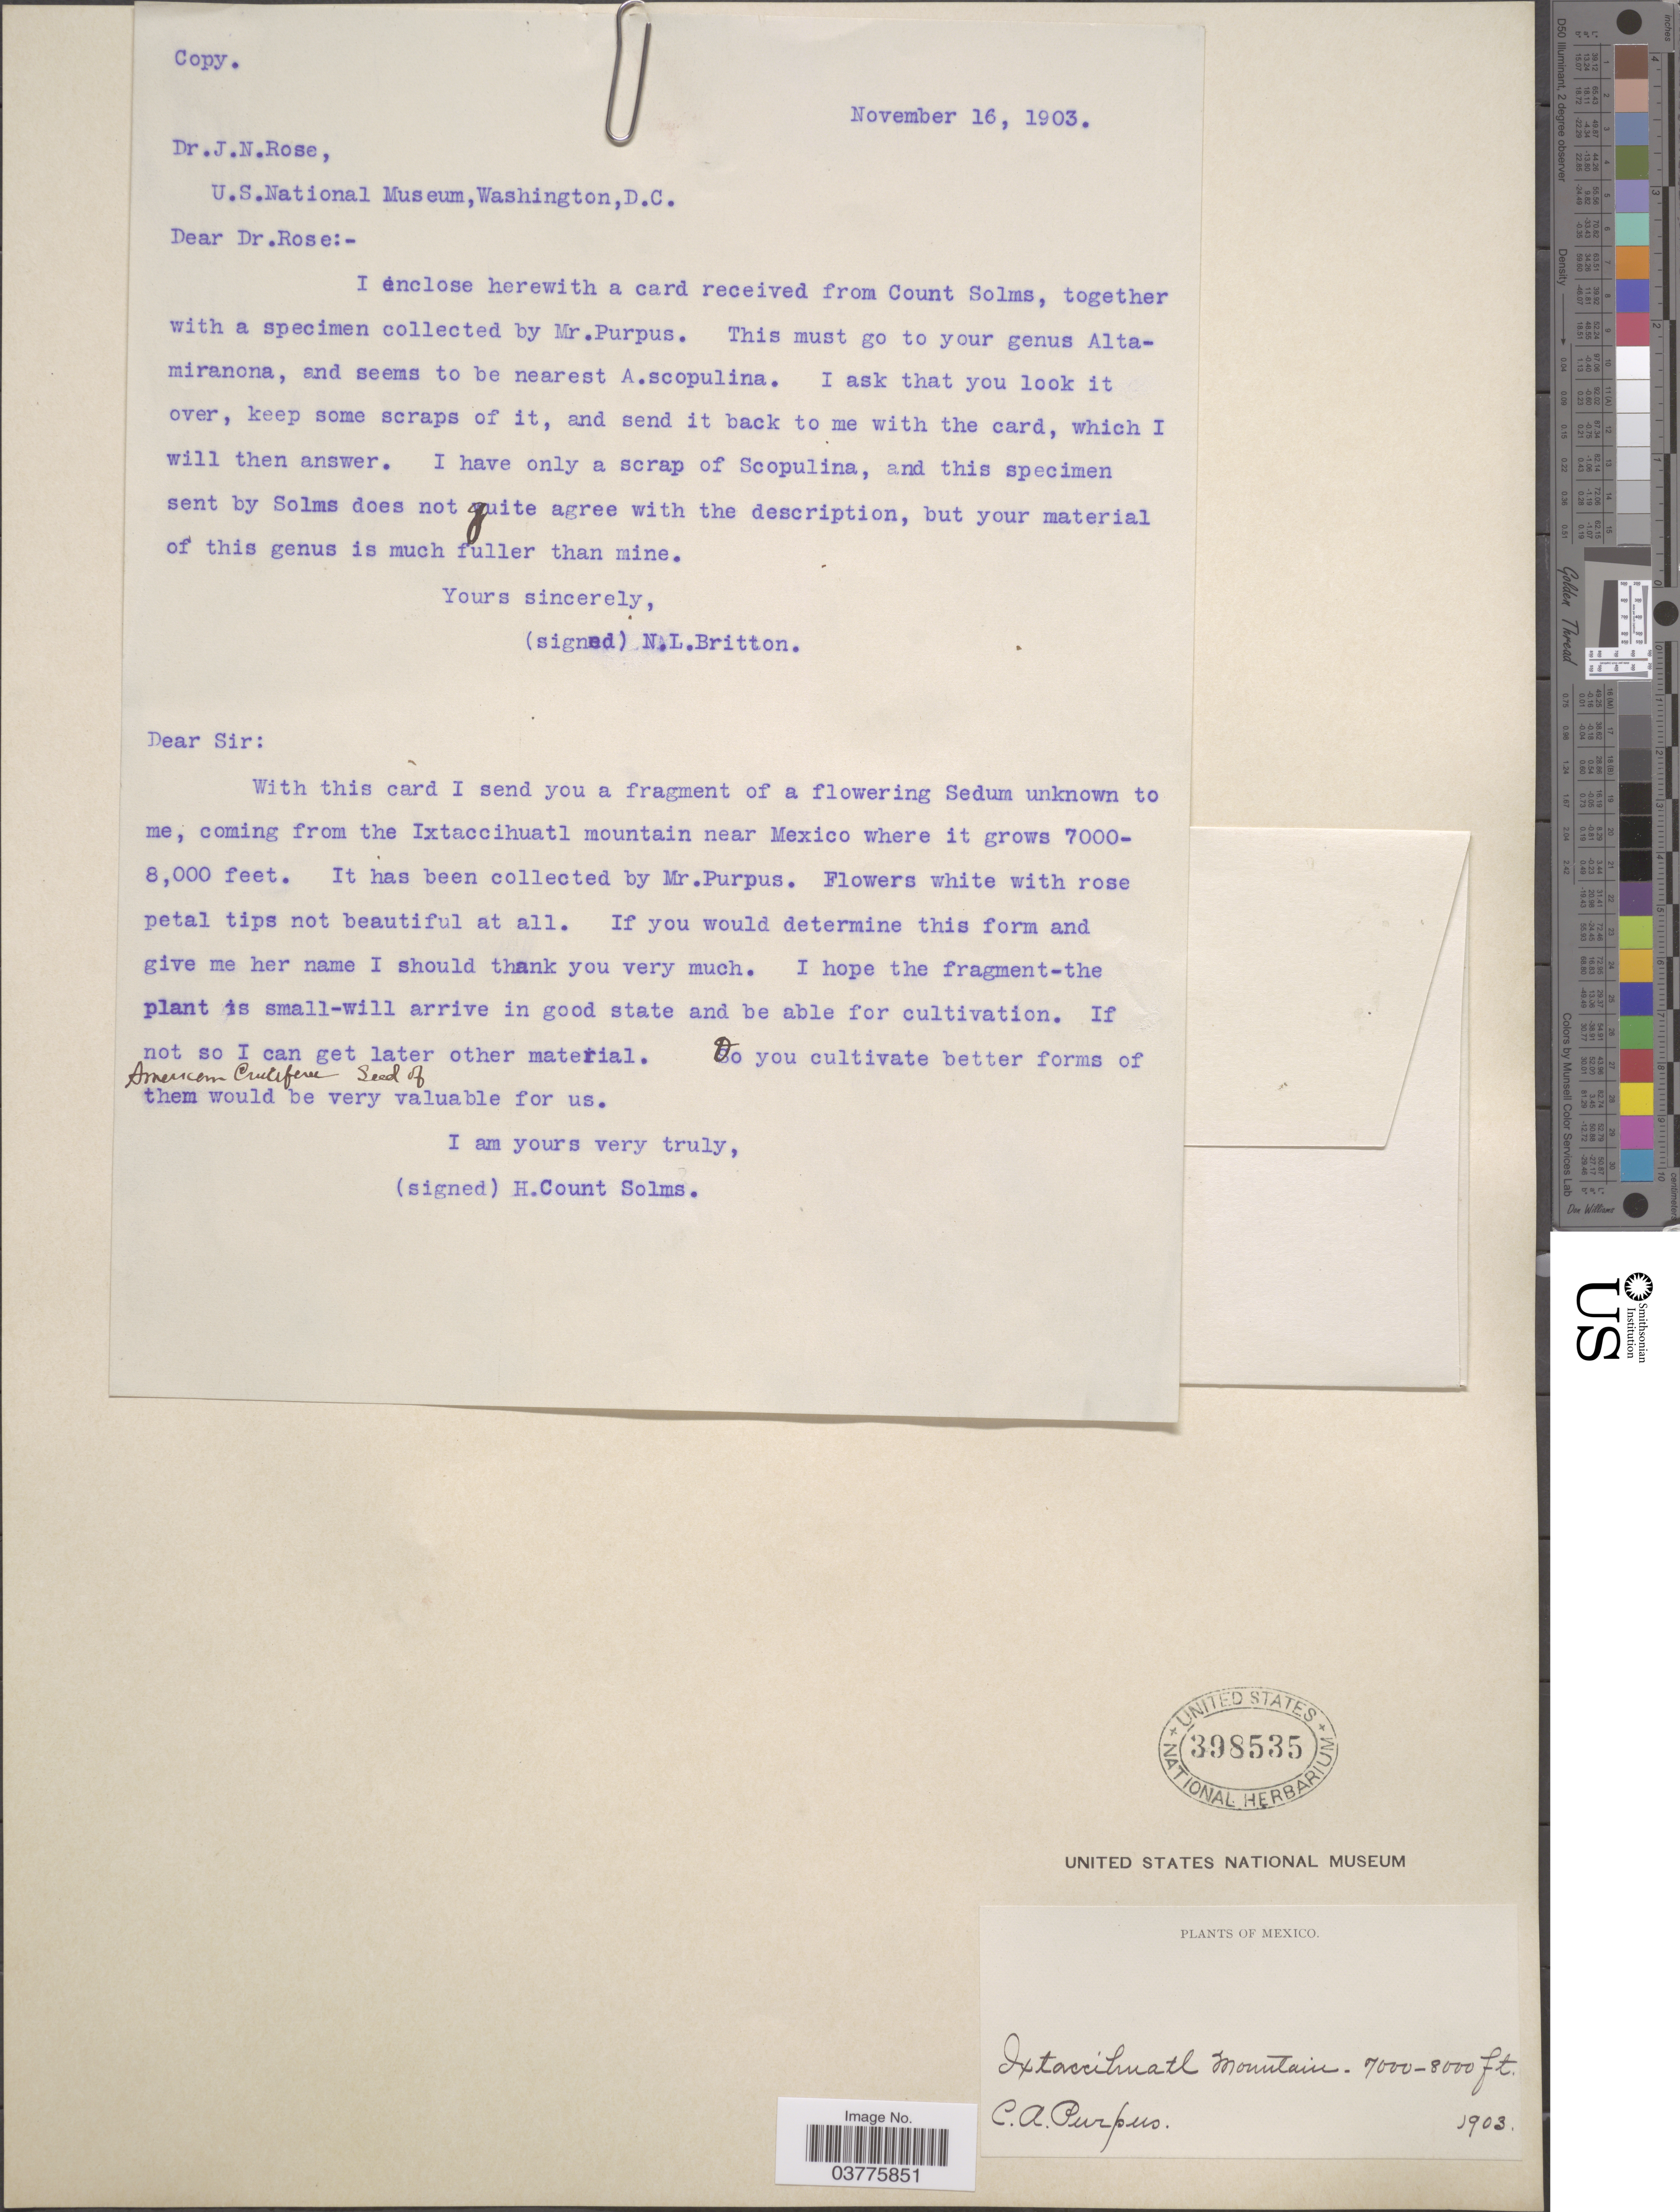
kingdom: Plantae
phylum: Tracheophyta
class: Magnoliopsida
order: Saxifragales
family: Crassulaceae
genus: Sedum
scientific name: Sedum goldmanii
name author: (Rose) Moran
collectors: C. A. Purpus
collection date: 1903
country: Mexico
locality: Ixtaccihuatl Mountain.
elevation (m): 2134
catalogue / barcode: US 398535